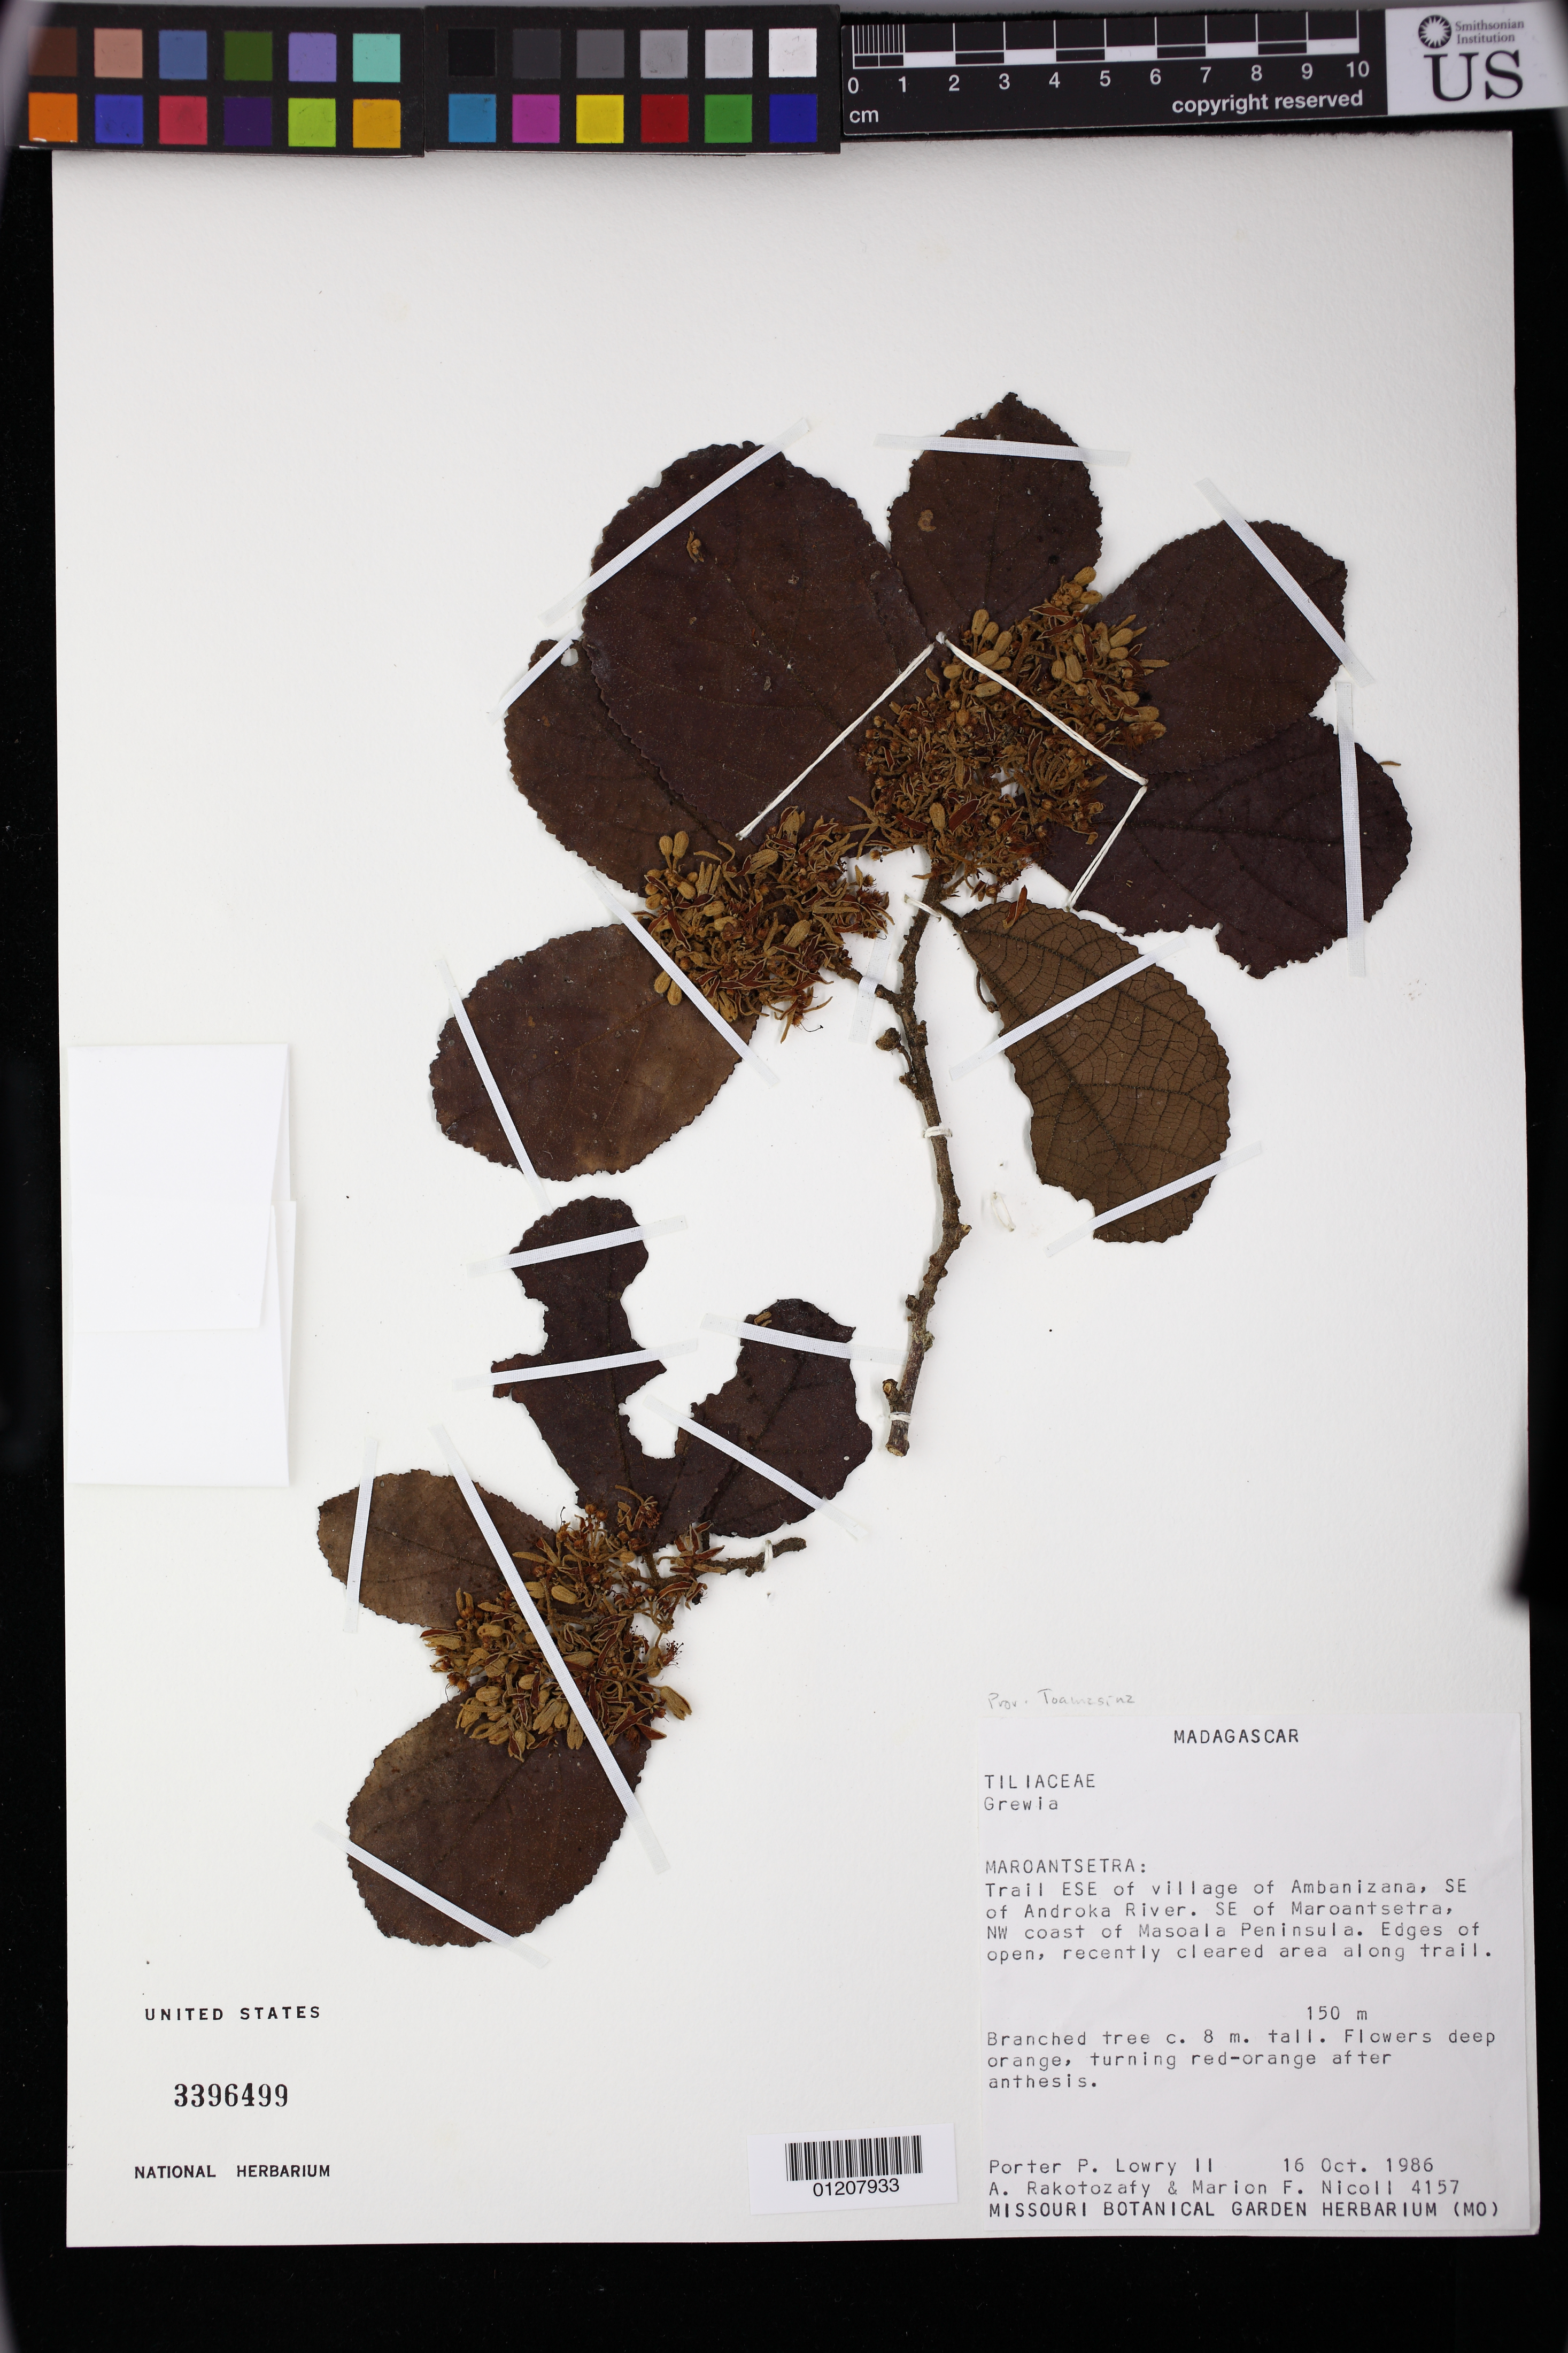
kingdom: Plantae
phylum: Tracheophyta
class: Magnoliopsida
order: Malvales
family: Malvaceae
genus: Grewia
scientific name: Grewia apetala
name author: Juss.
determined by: Jourdain-Fievet, L.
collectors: P. P. Lowry, A. Rakotozafy & M. F. Nicoll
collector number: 4157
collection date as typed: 16 Oct 1986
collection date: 1986-10-16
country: Madagascar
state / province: Analanjirofo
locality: Maroantsetra: Trail ESE of village of Ambanizana, SE of Androka River. SE of Maroantsetra, NW coast of Masoala Peninsula. Edges of open, recently cleared area along trail.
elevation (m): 150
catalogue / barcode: US 3396499